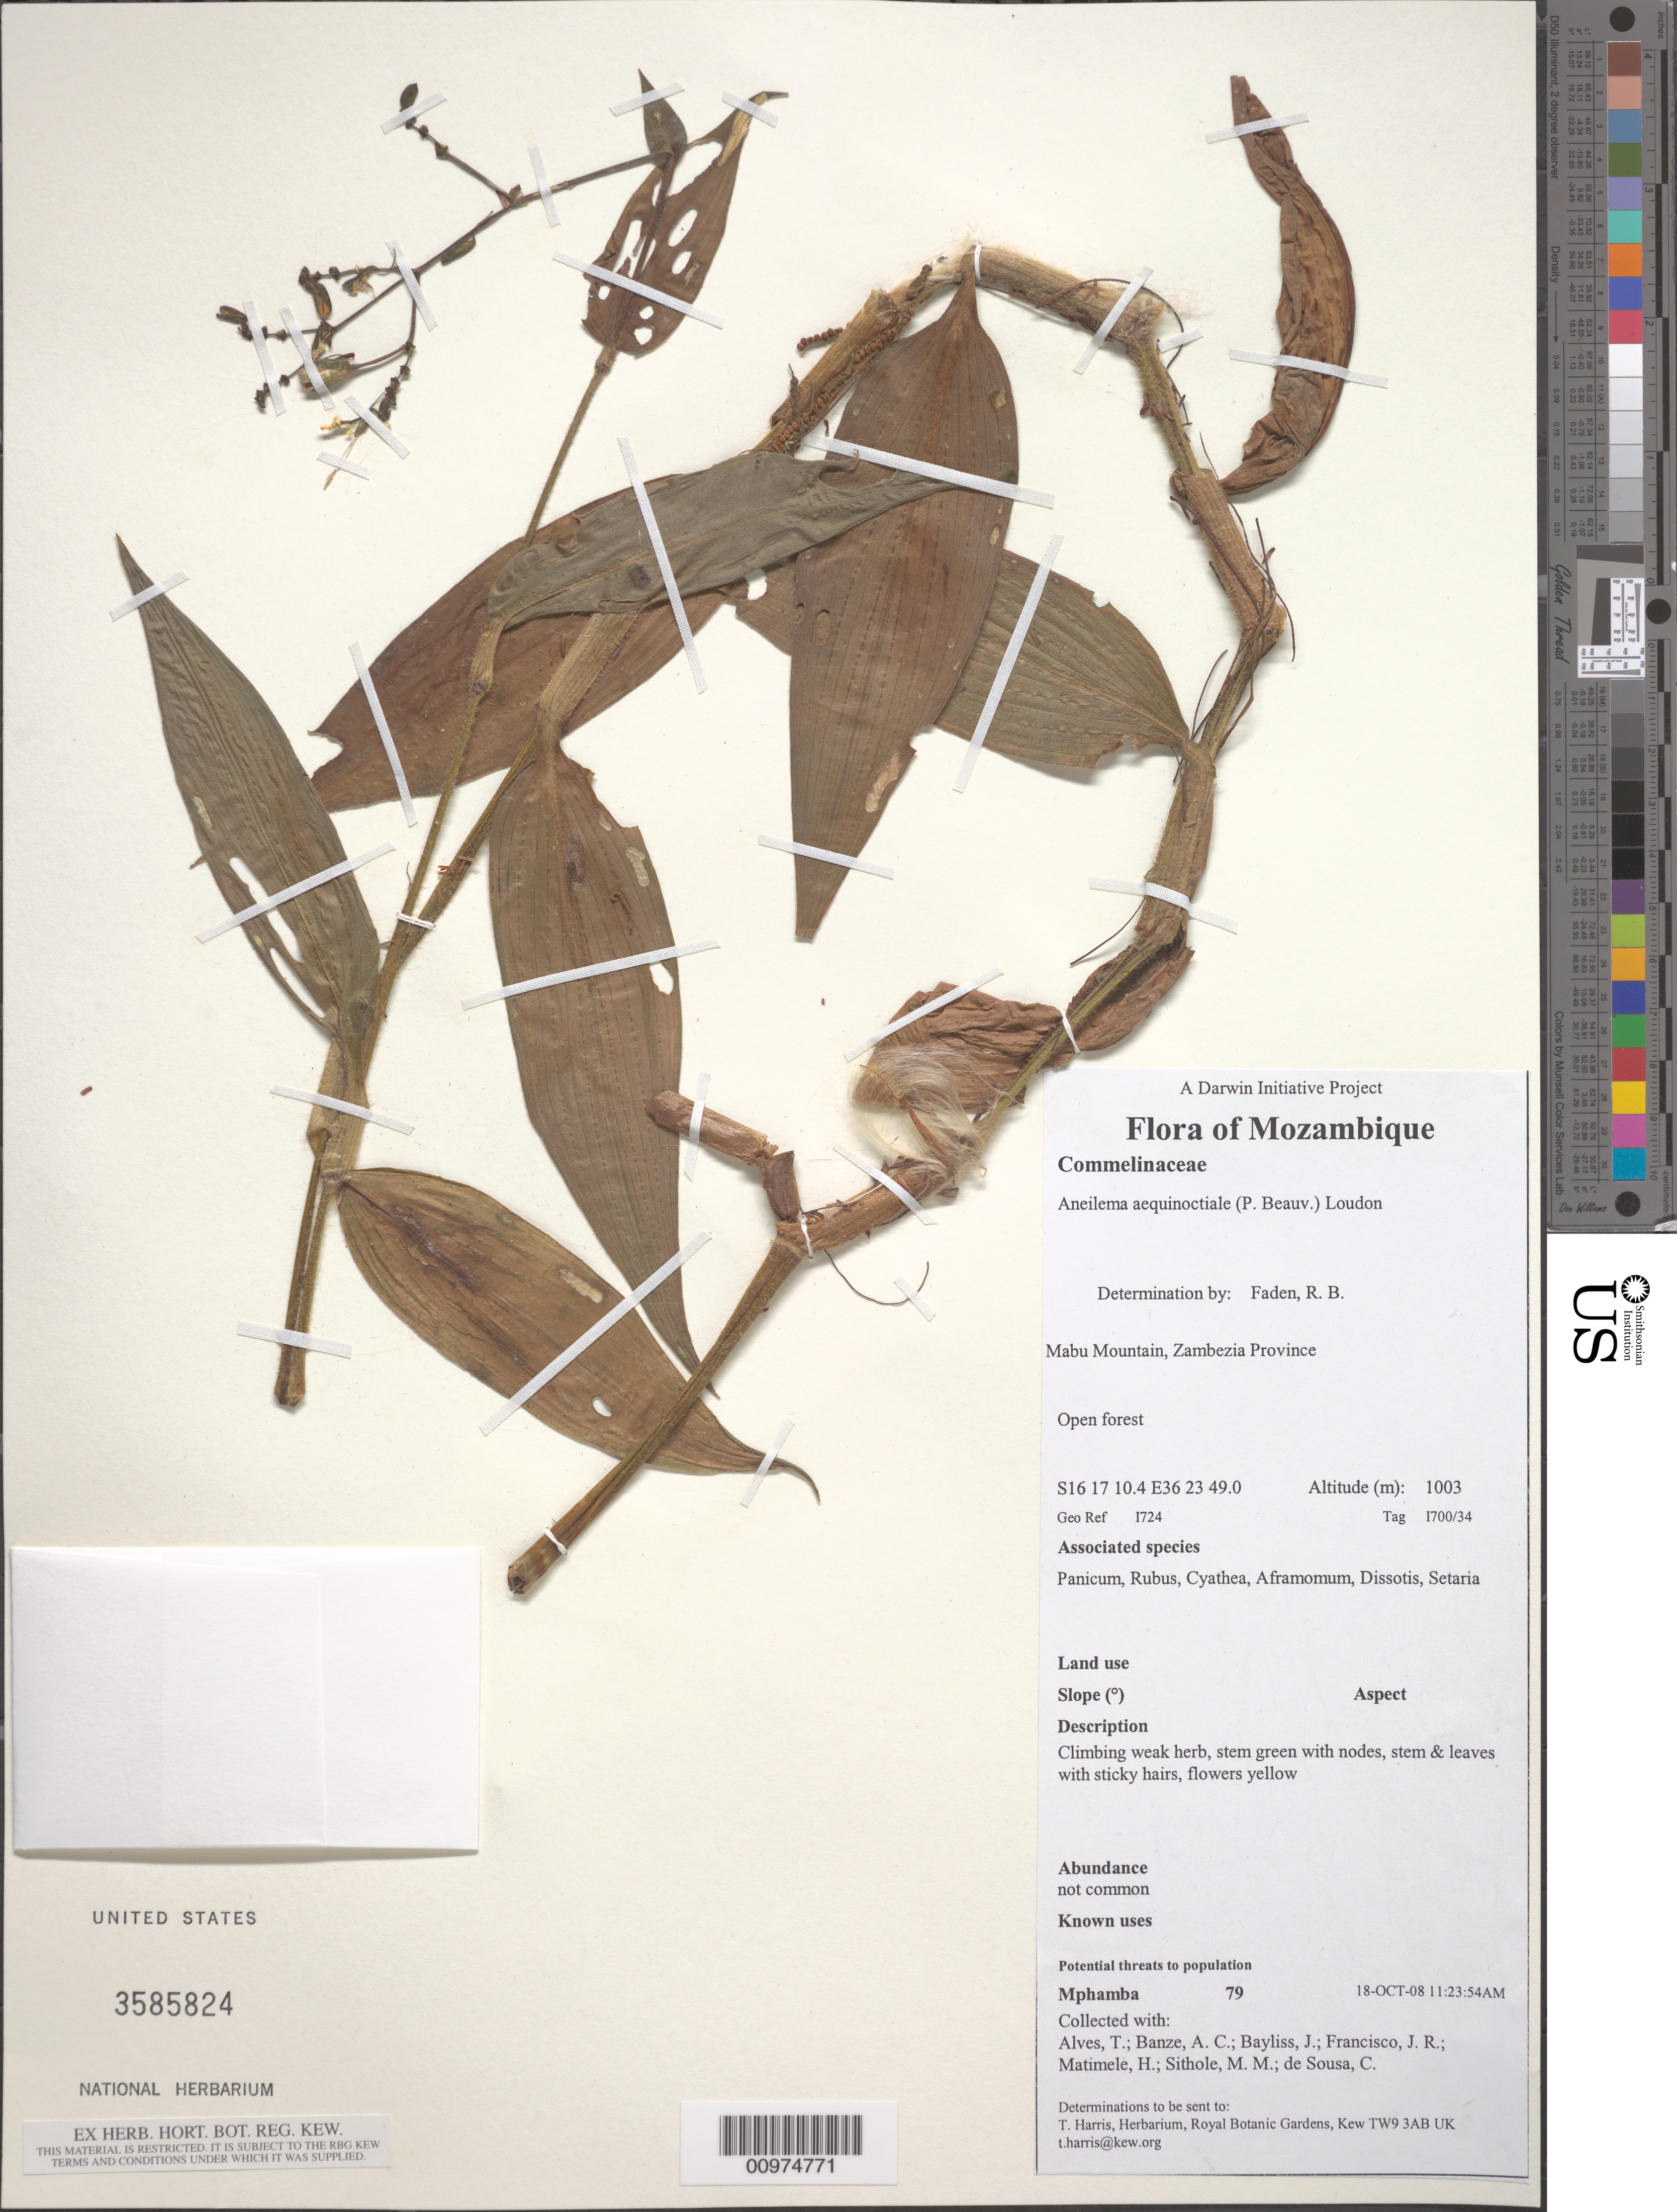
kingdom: Plantae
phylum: Tracheophyta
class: Liliopsida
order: Commelinales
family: Commelinaceae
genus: Aneilema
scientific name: Aneilema aequinoctiale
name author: (P. Beauv.) Loudon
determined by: Faden, Robert B., (US), Smithsonian Institution - National Museum of Natural History (UNITED STATES)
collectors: Mphamba et al.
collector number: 79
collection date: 2008-10-18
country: Mozambique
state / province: Zambézia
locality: Mabu Mountain. H724. 1700/34.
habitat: Open forest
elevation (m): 1003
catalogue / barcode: US 3585824